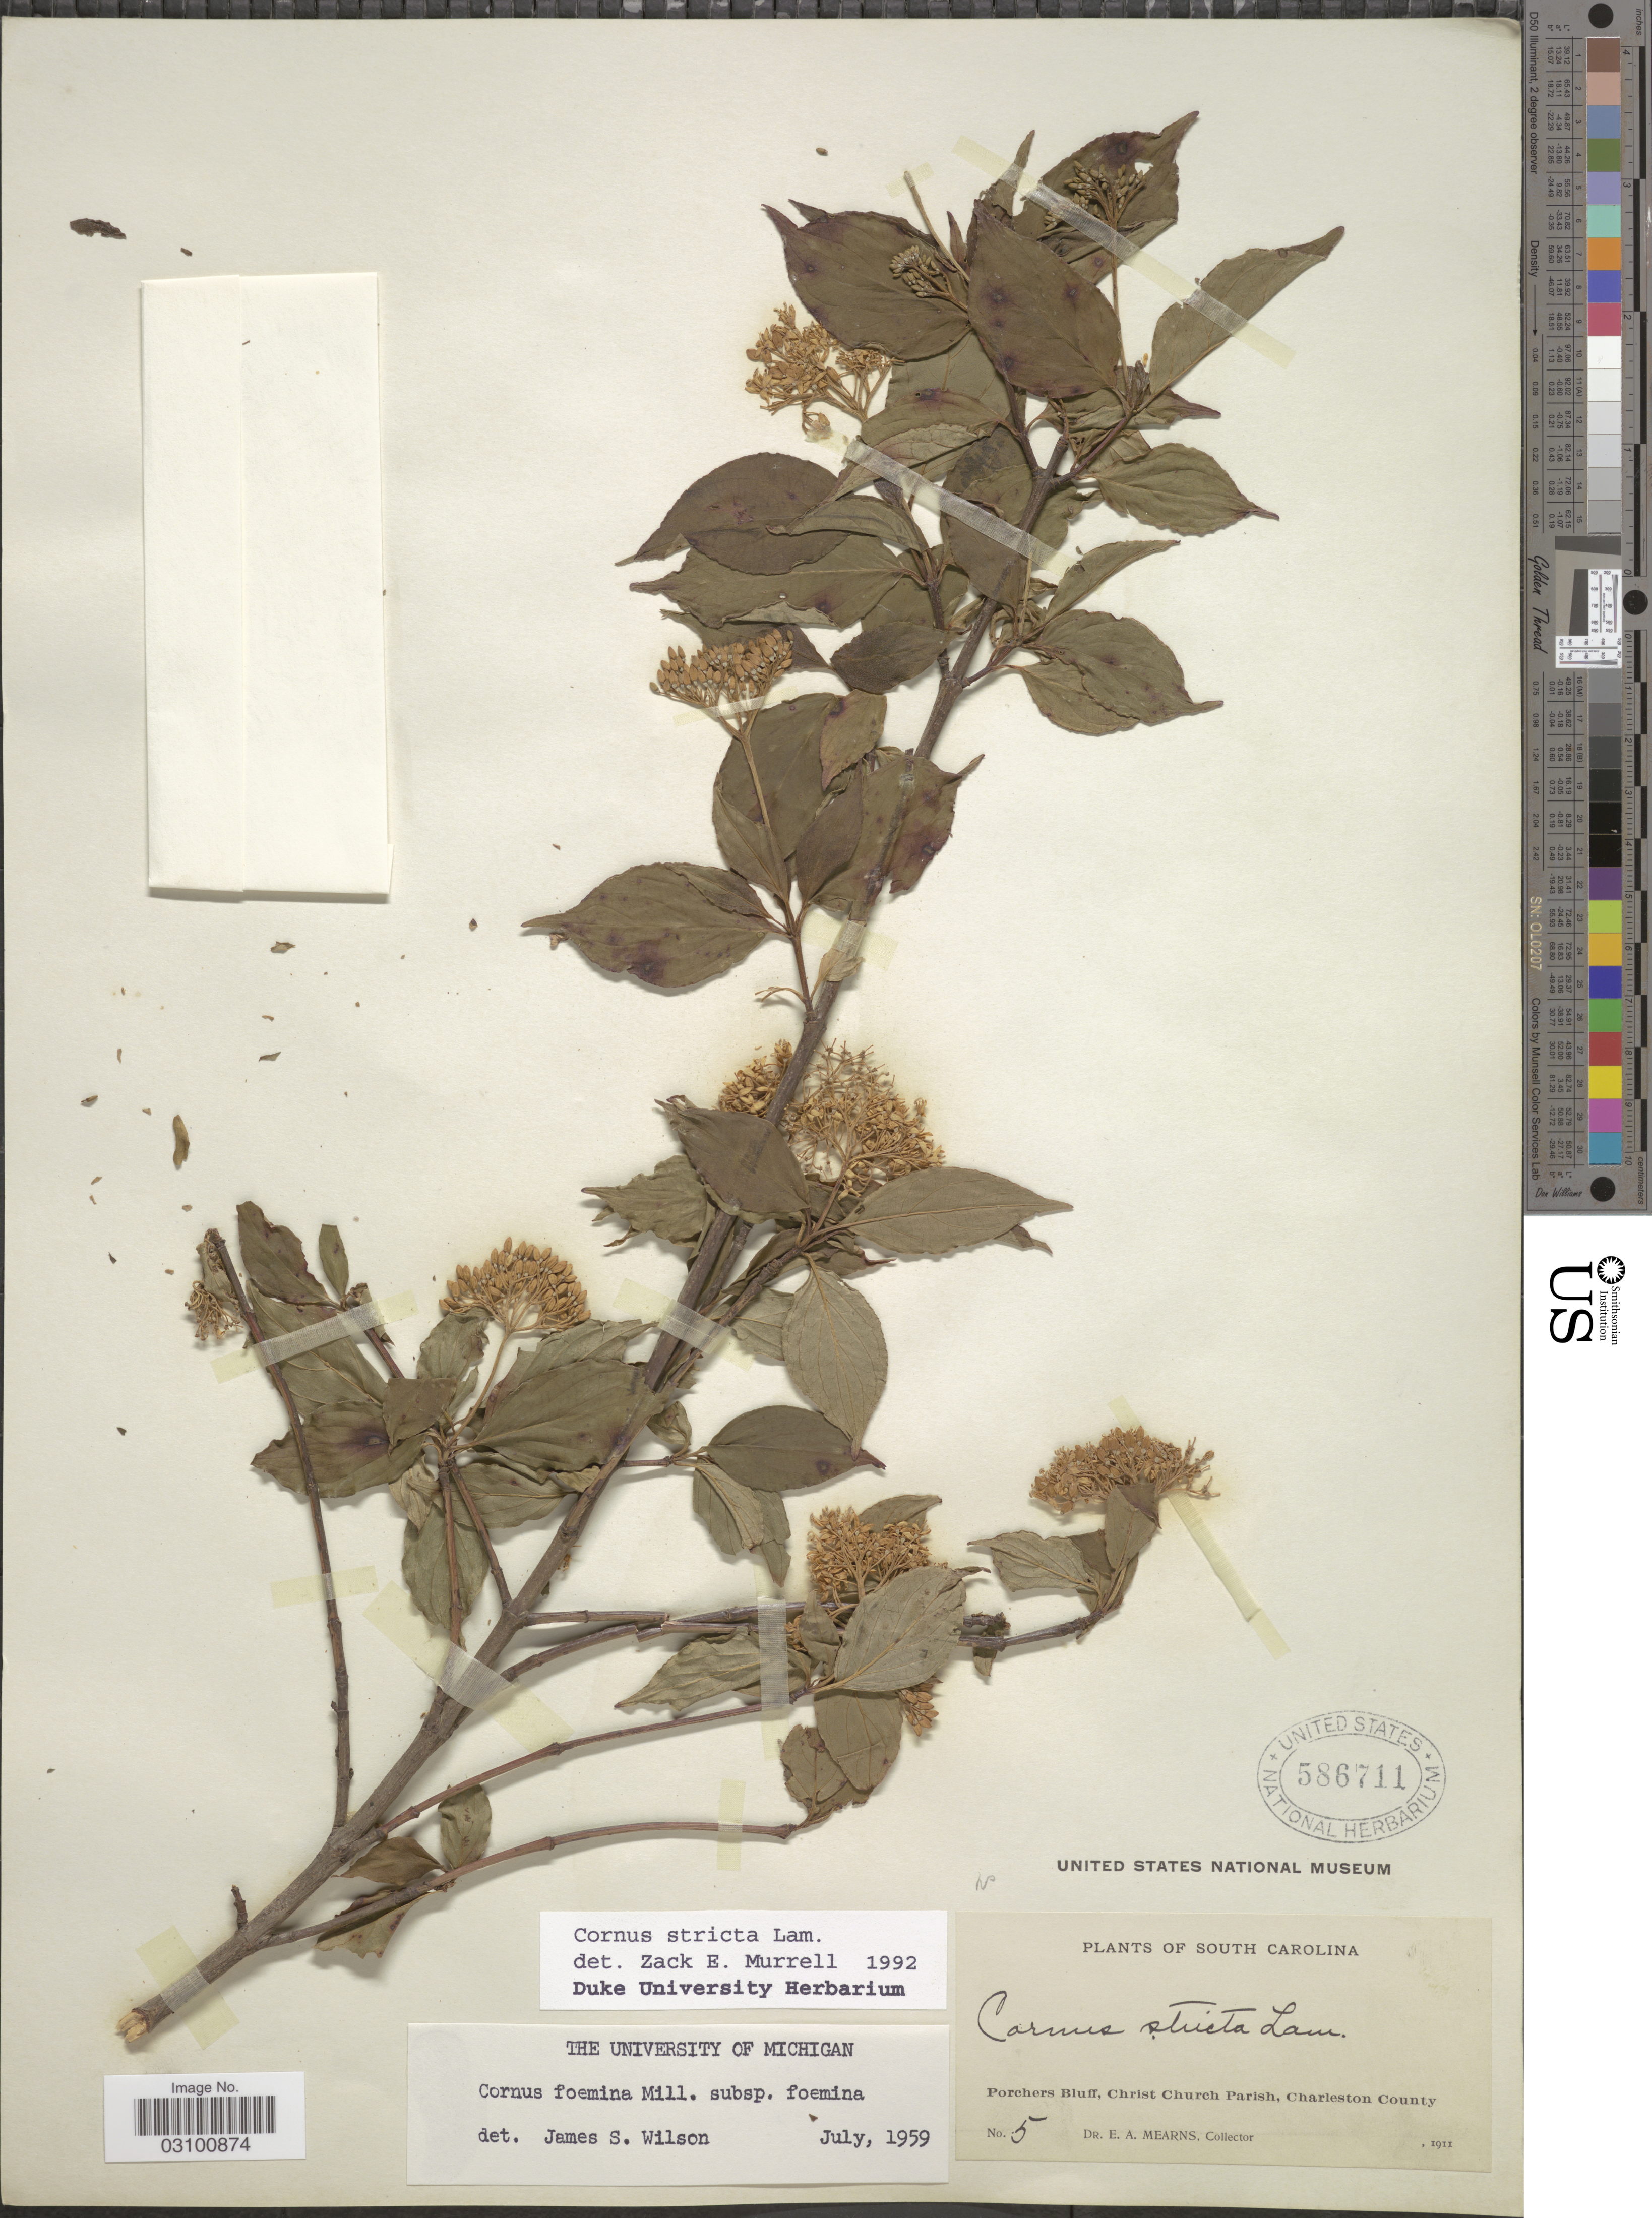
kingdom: Plantae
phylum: Tracheophyta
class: Magnoliopsida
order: Cornales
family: Cornaceae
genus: Cornus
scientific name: Cornus stricta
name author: Lam.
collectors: E. A. Mearns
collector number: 5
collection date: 1911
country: United States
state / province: South Carolina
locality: Porchers Bluff, Christ Church Parish, Charleston County.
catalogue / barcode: US 586711